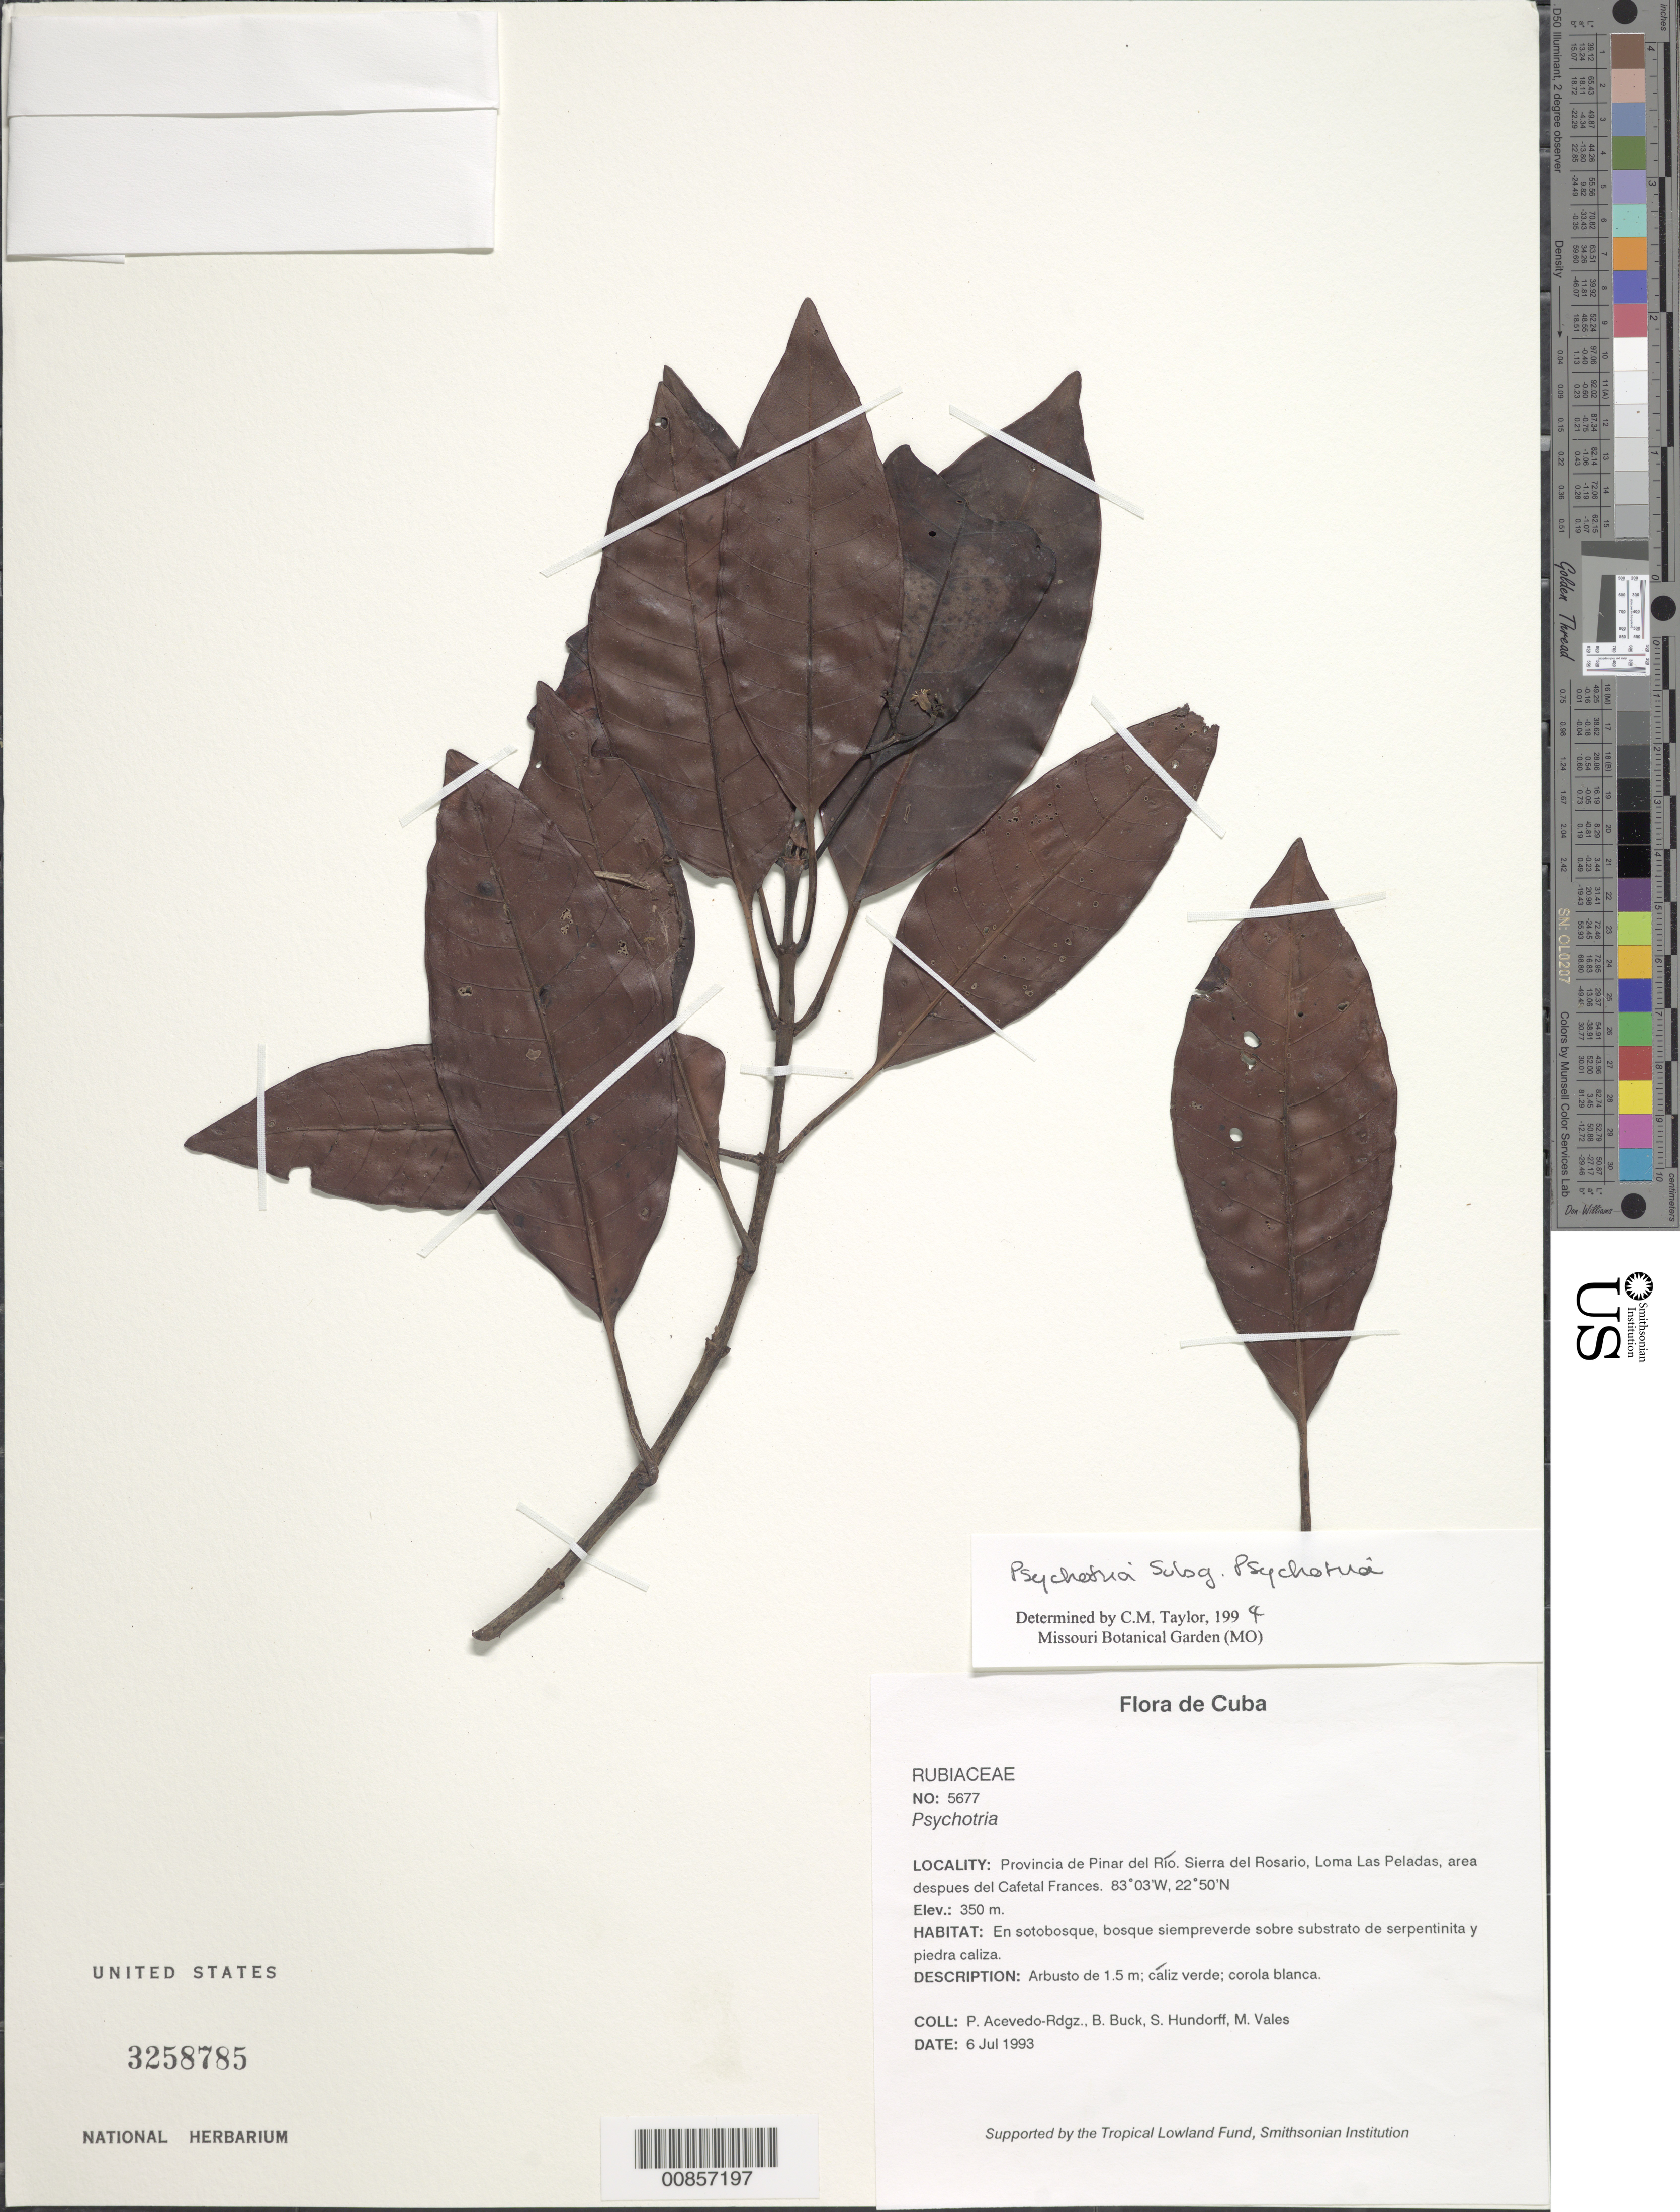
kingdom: Plantae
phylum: Tracheophyta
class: Magnoliopsida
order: Gentianales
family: Rubiaceae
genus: Psychotria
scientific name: Psychotria sp.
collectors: P. Acevedo-Rodr., B. Buck, S. Hundorf & M. Vales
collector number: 5677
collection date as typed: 06 Jul 1993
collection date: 1993-07-06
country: Cuba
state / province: Pinar del Río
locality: Sierra del Rosario, Loma Las Peladas, area despues del Cafetal Frances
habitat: En sotobosque, bosque siempreverde sobre substrato de serpentinita y piedra caliza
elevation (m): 350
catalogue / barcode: US 3258785